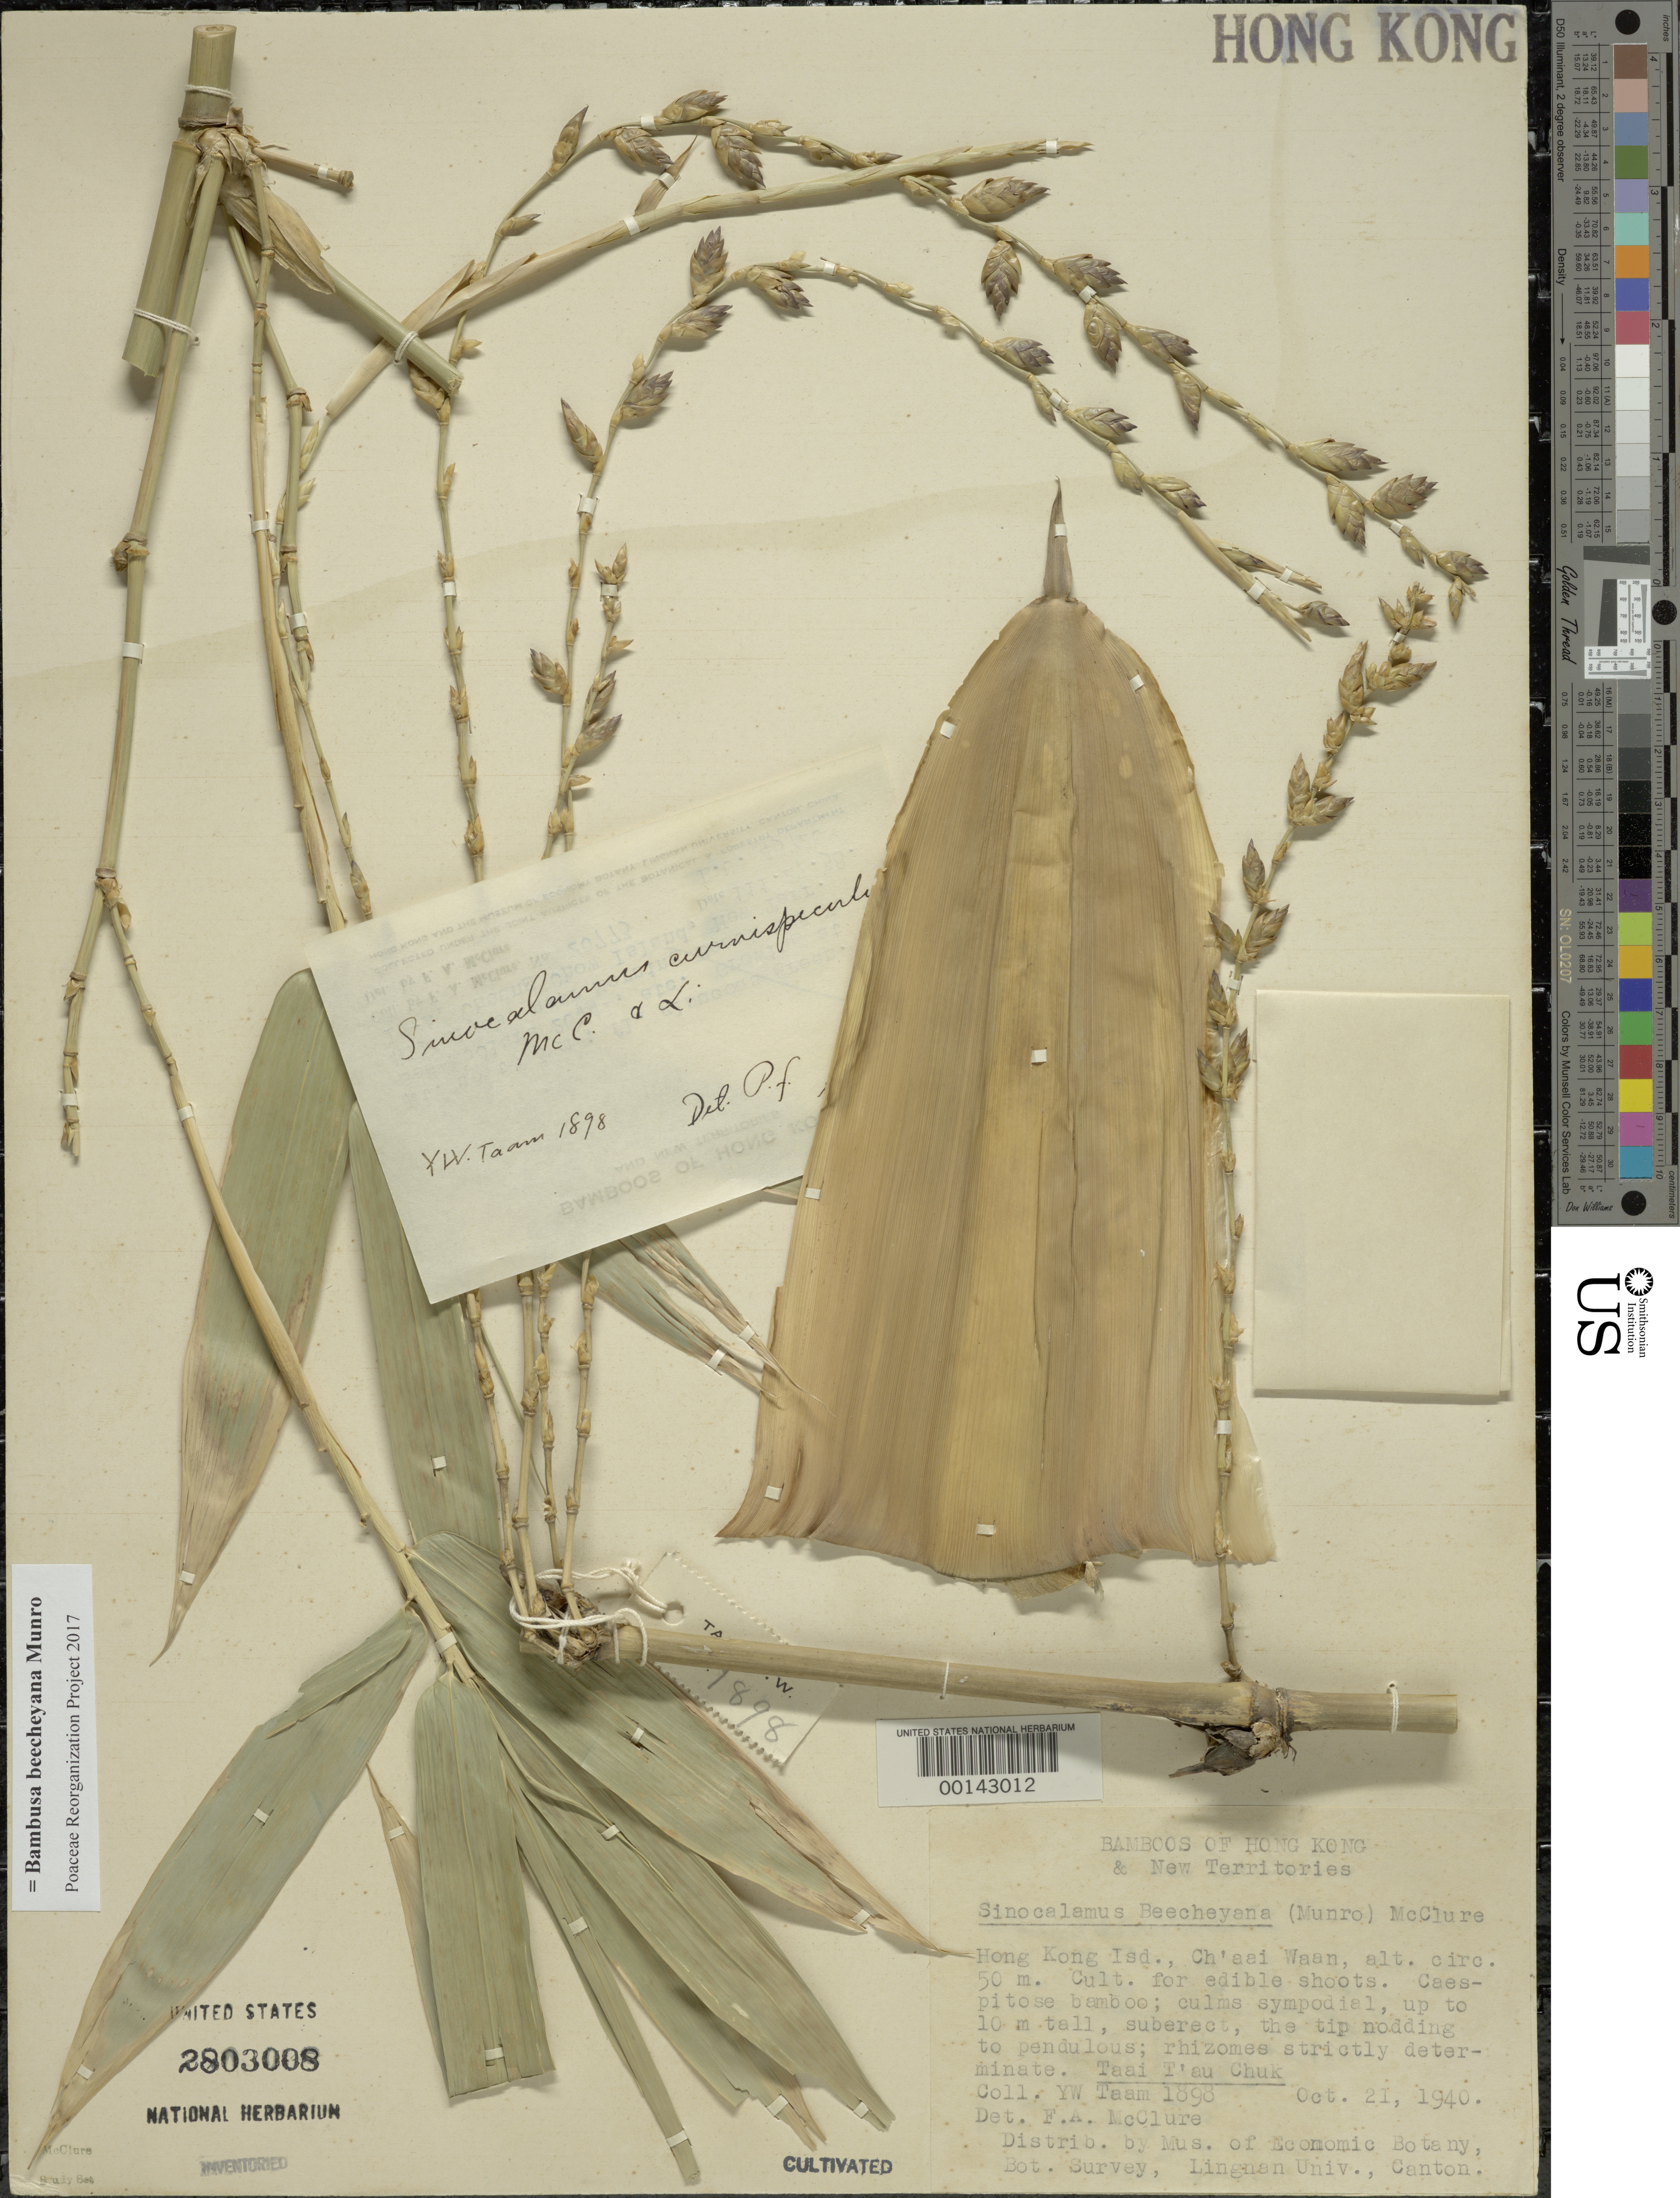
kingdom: Plantae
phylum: Tracheophyta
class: Liliopsida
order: Poales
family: Poaceae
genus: Bambusa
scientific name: Bambusa beecheyana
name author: Munro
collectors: Y. W. Taam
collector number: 1898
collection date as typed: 21 Oct 1940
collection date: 1940-10-21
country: China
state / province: Hong Kong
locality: Ch'aai Waan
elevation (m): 50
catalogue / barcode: US 2803008